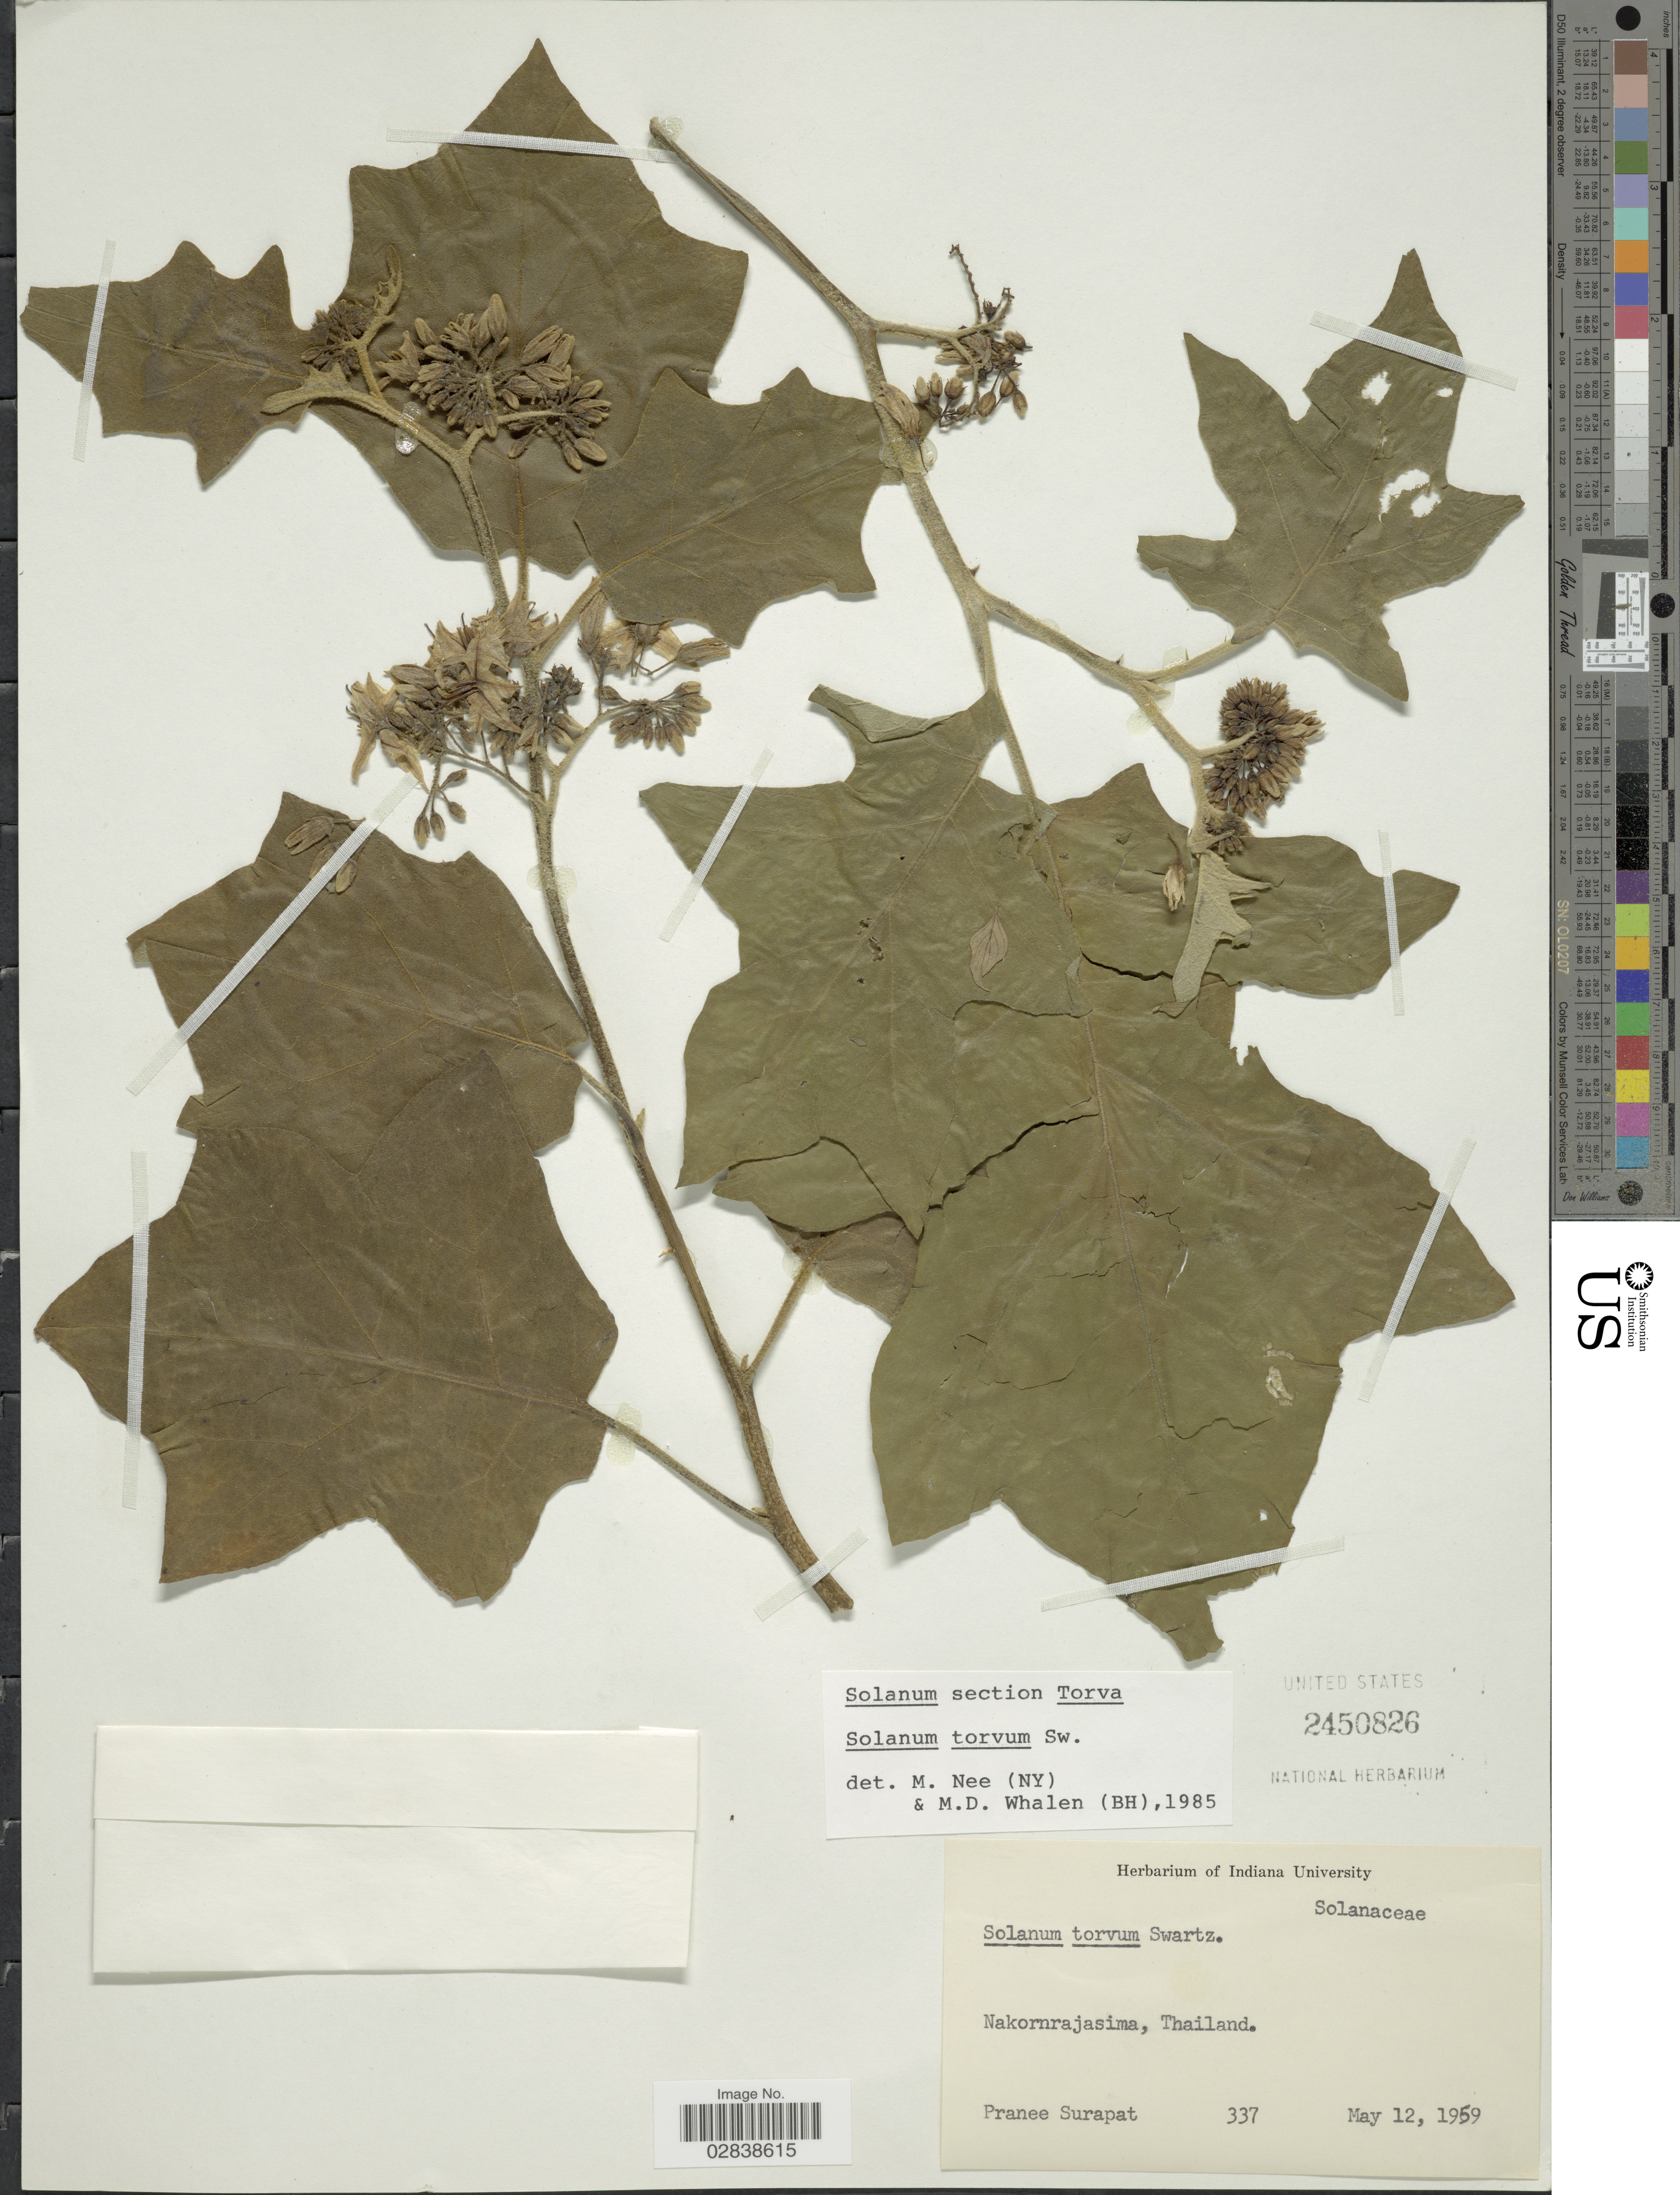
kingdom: Plantae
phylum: Tracheophyta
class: Magnoliopsida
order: Solanales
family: Solanaceae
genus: Solanum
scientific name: Solanum torvum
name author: Sw.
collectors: P. Surapat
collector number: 337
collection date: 1959-05-12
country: Thailand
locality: Nakornrajasima, Thailand.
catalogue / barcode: US 2450826